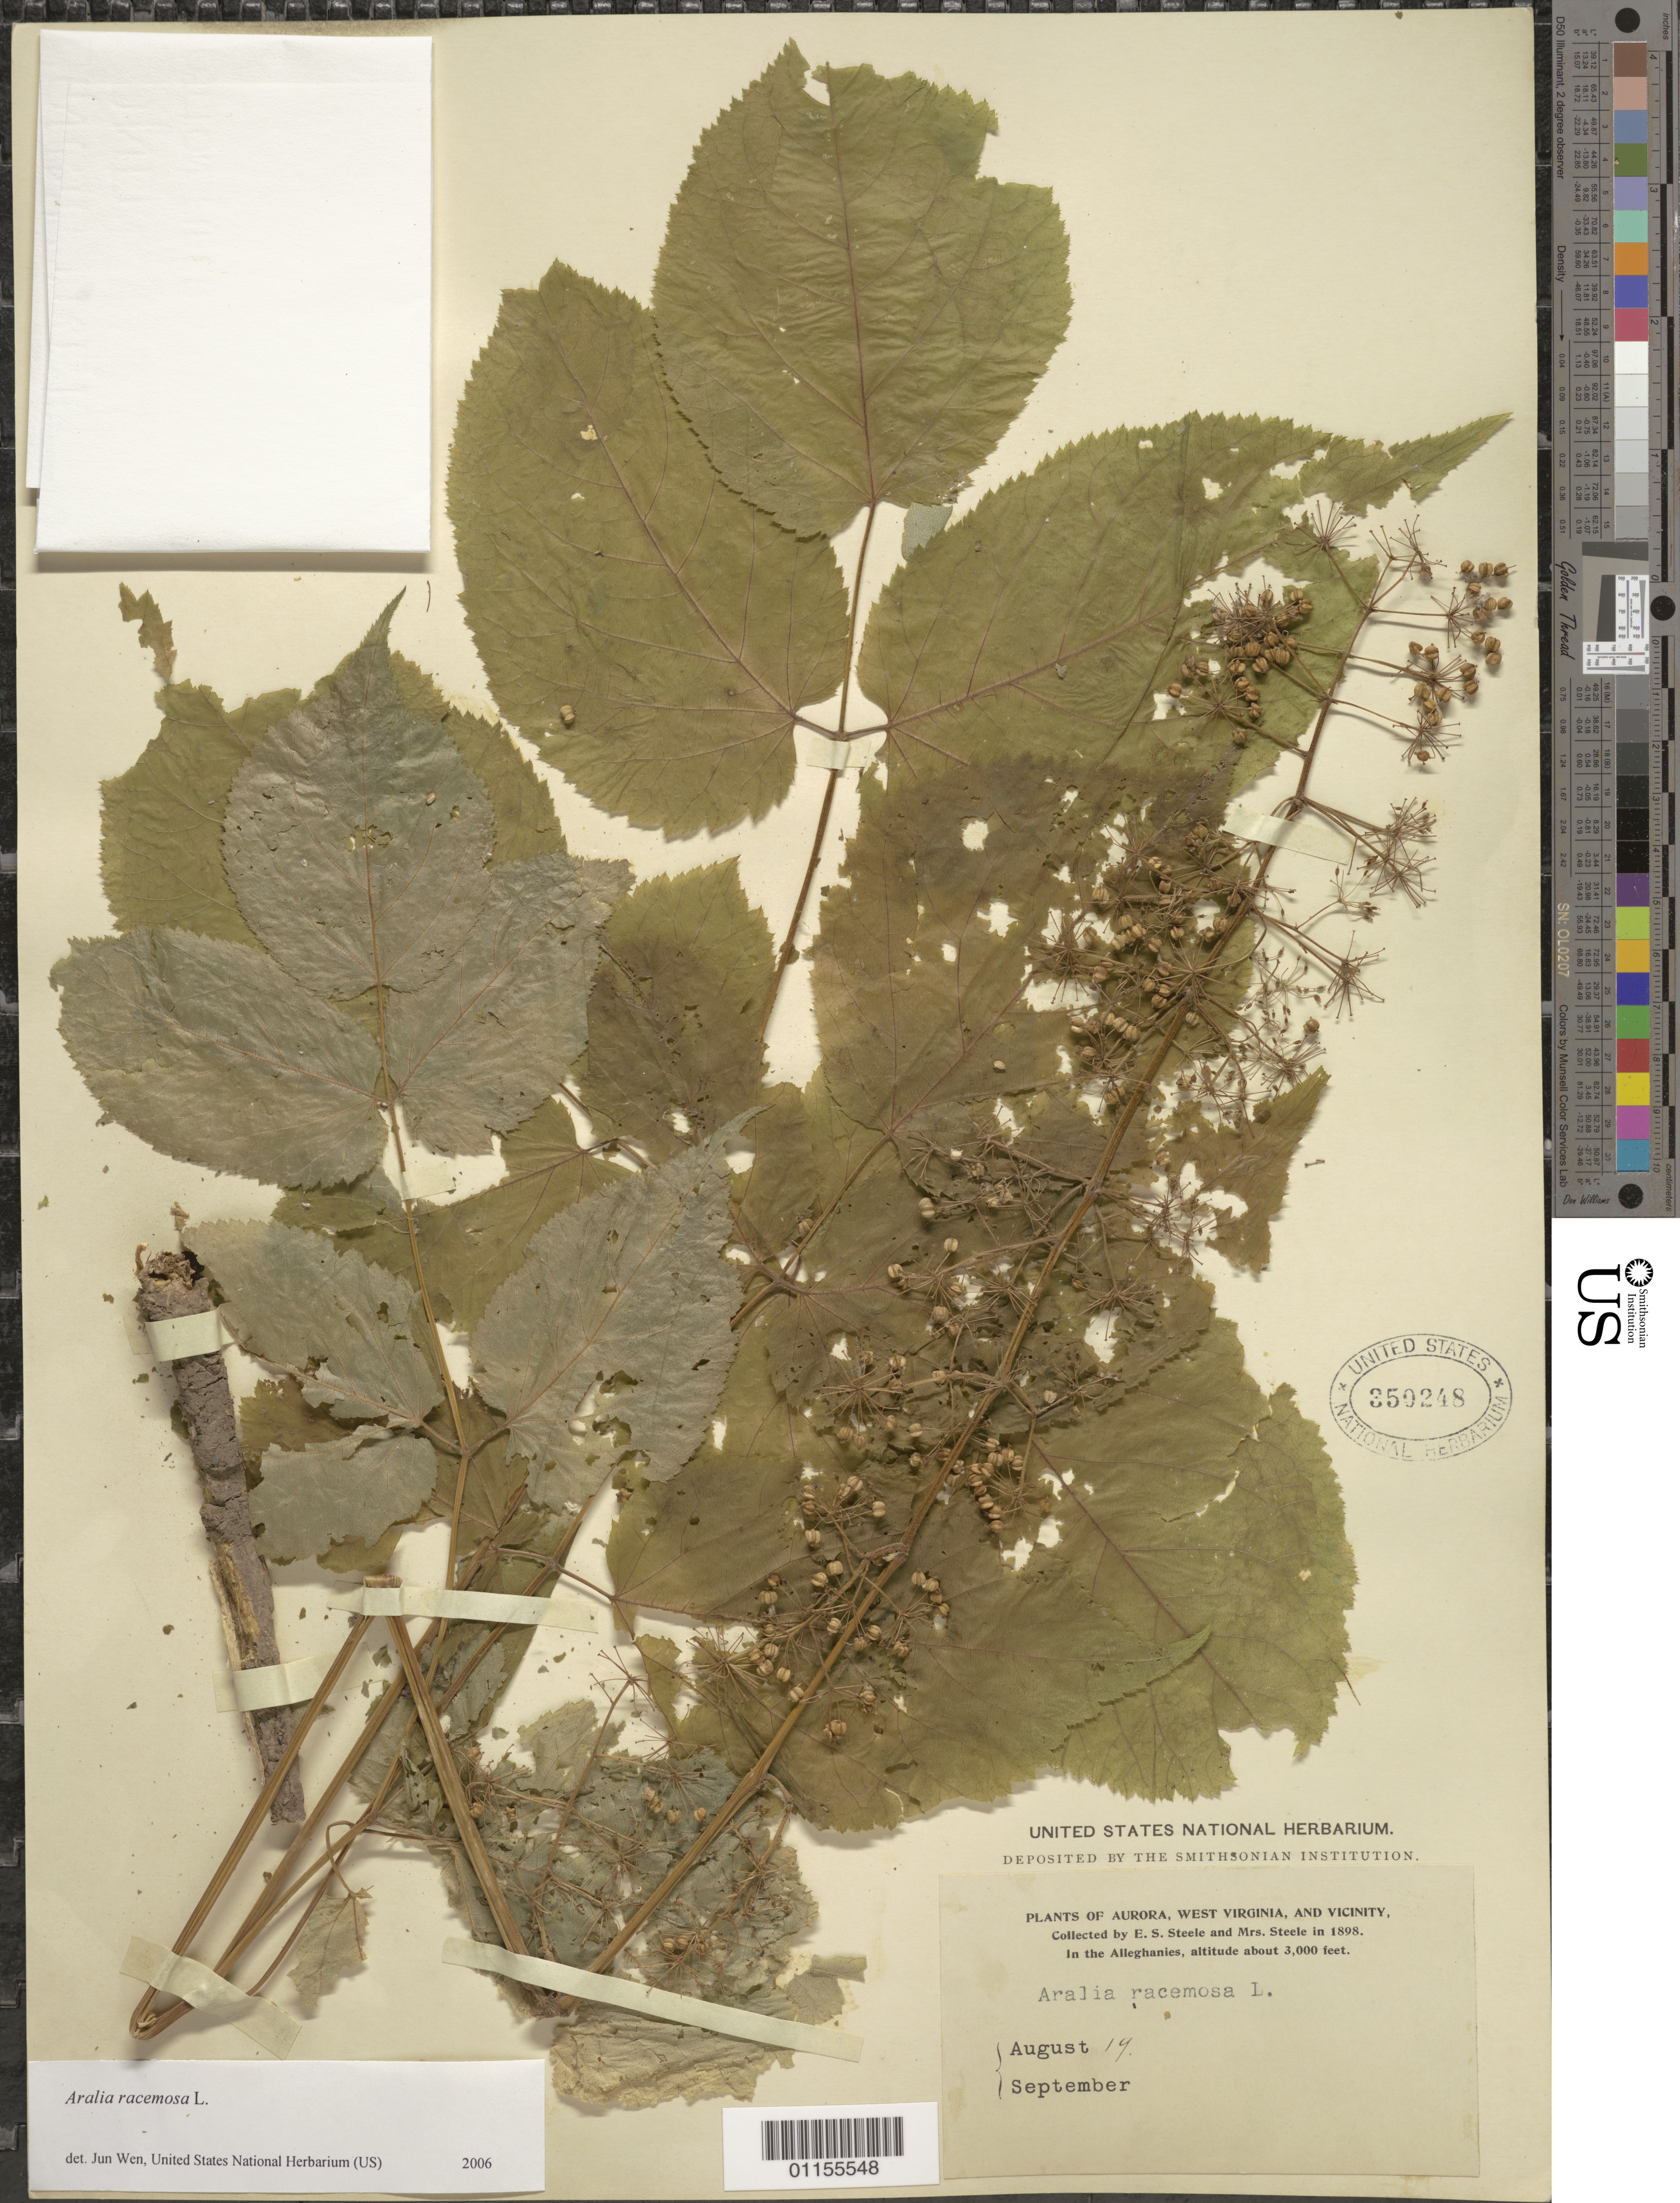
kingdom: Plantae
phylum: Tracheophyta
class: Magnoliopsida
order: Apiales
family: Araliaceae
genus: Aralia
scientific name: Aralia racemosa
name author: L.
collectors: E. Steele & -- Steele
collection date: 1898-08-14/1898-09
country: United States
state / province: West Virginia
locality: Aurora and vicinity.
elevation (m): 914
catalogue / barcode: US 350248